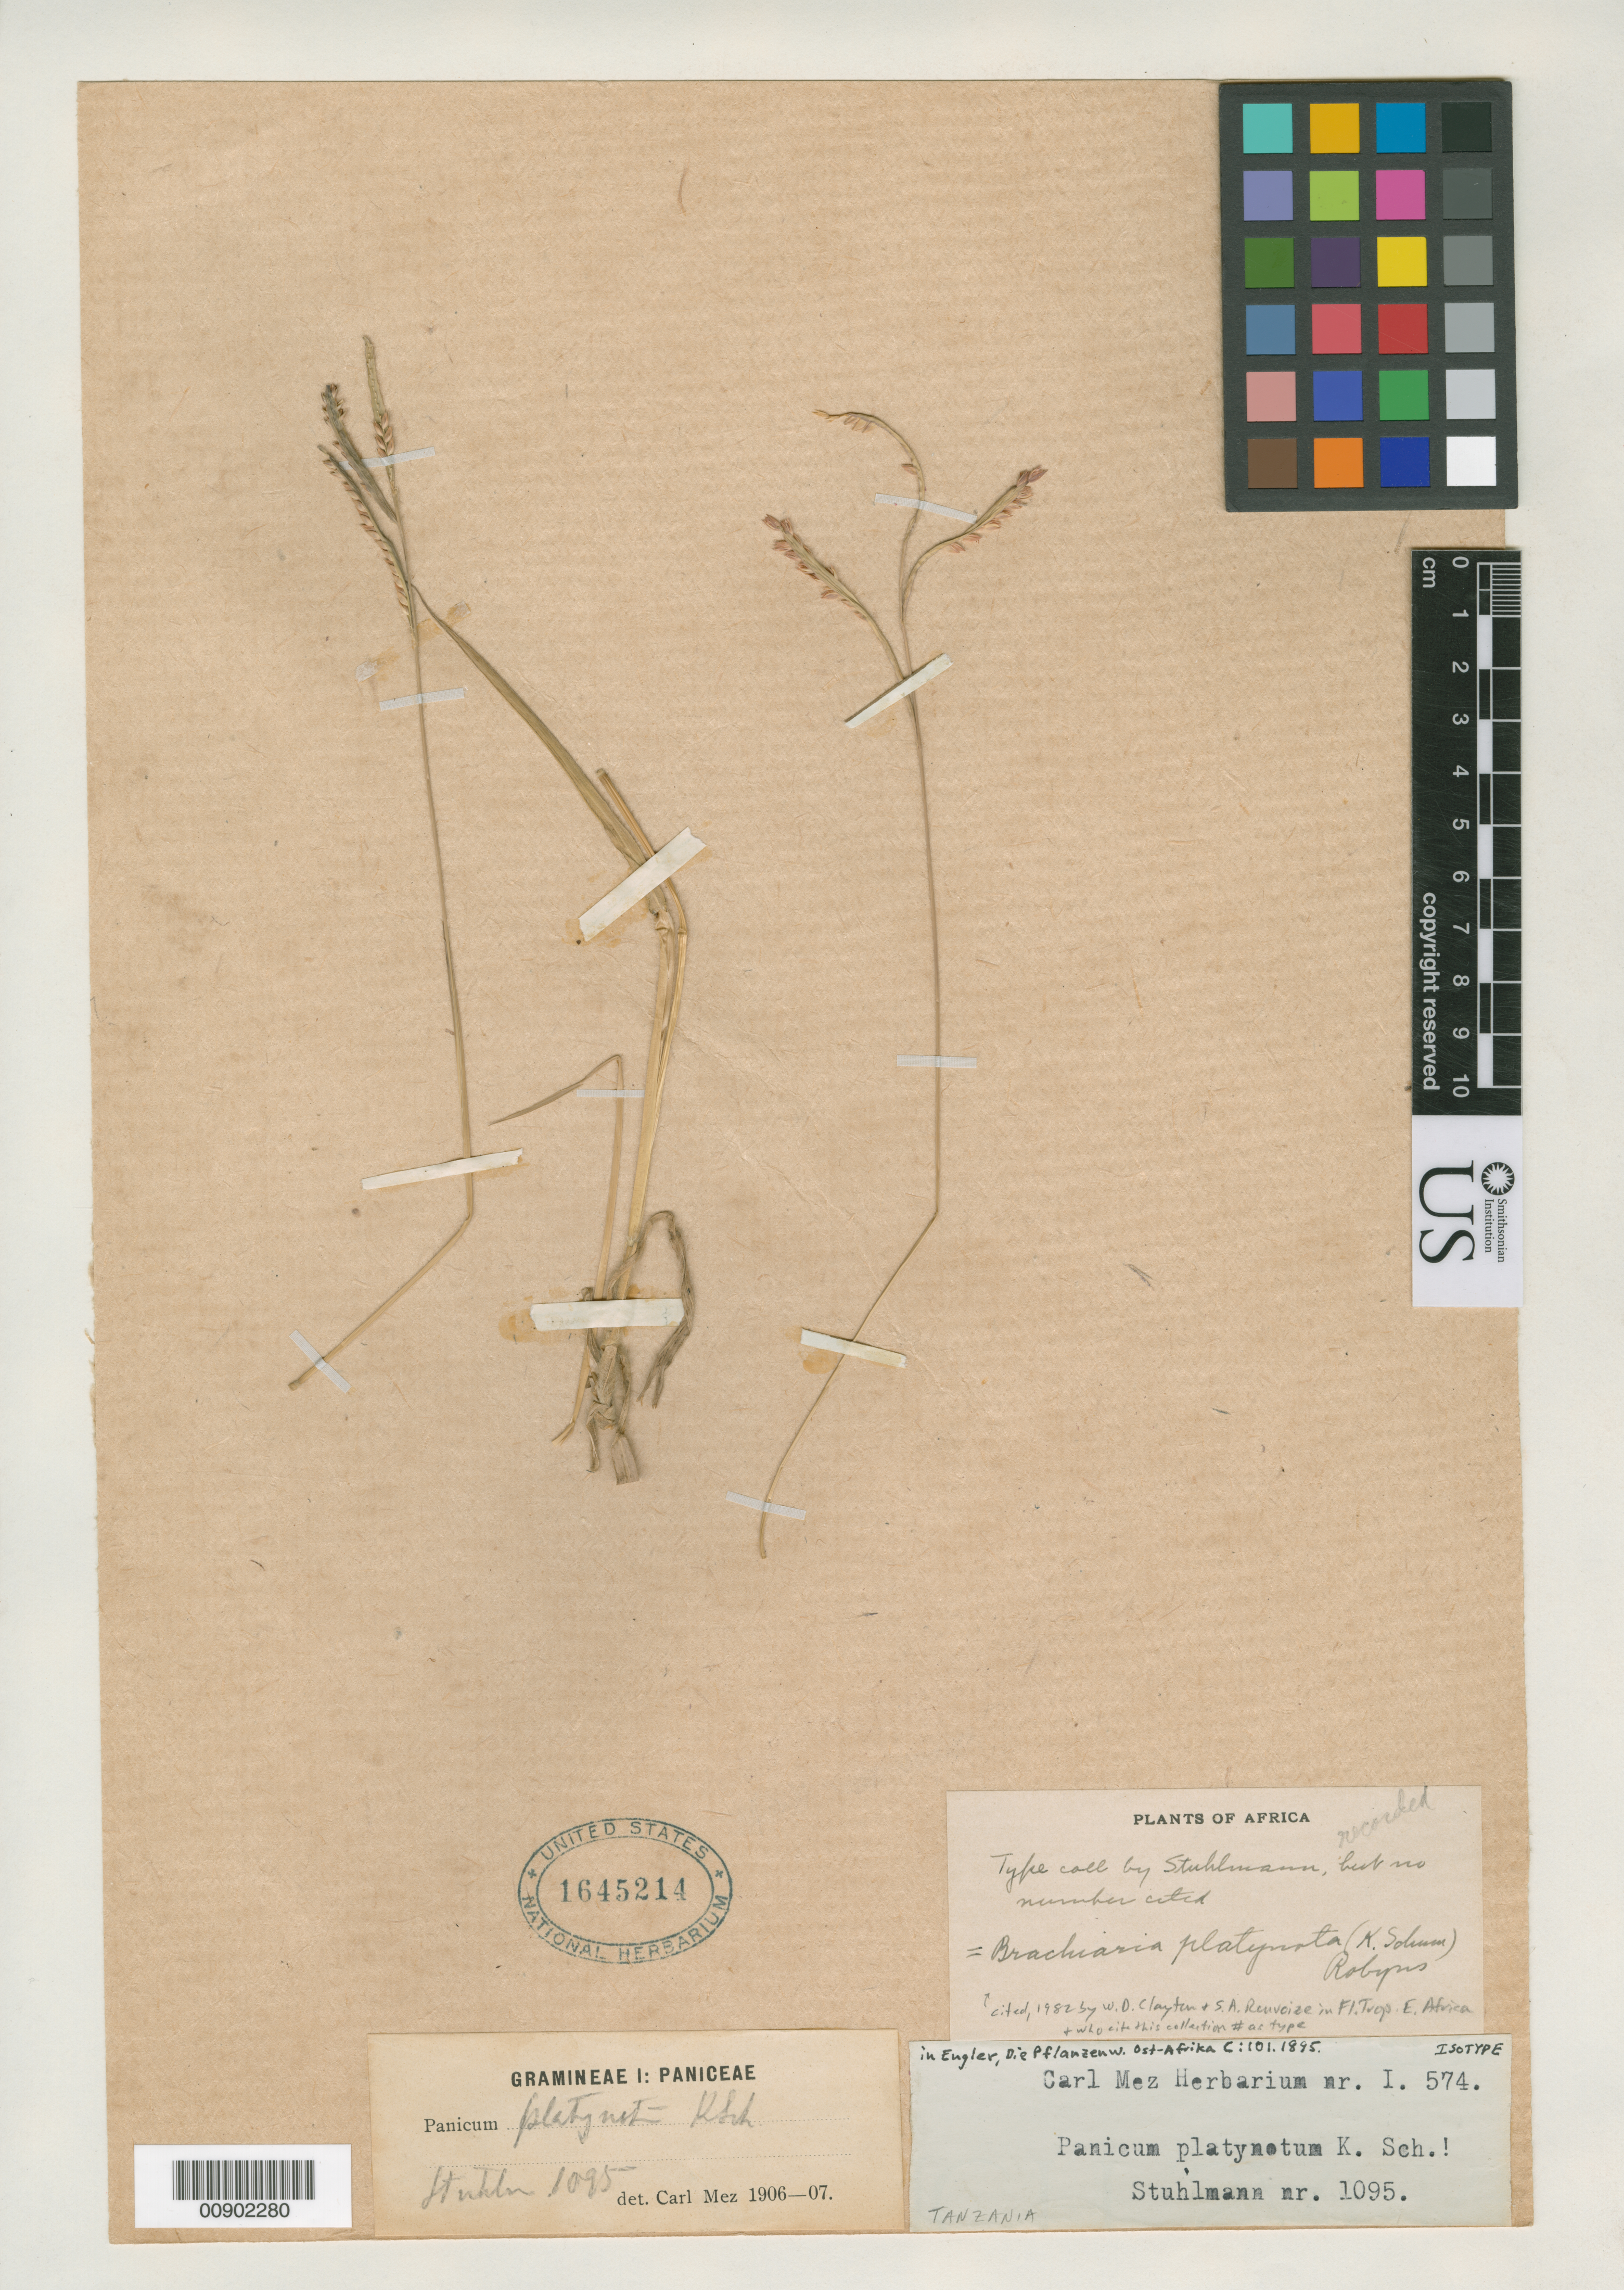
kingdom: Plantae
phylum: Tracheophyta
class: Liliopsida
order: Poales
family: Poaceae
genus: Panicum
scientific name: Panicum platynotum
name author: K. Schum. in Engl.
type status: Isotype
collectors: F. L. Stuhlmann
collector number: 1095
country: Tanzania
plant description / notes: Currently accepted name as cited by W.D. Clayton & S.A. Renvoize in Fl. Trop. E. Africa (1982), citing this collection as type.; Carl Mez Herbarium nr. I. 574.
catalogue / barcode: US 1645214